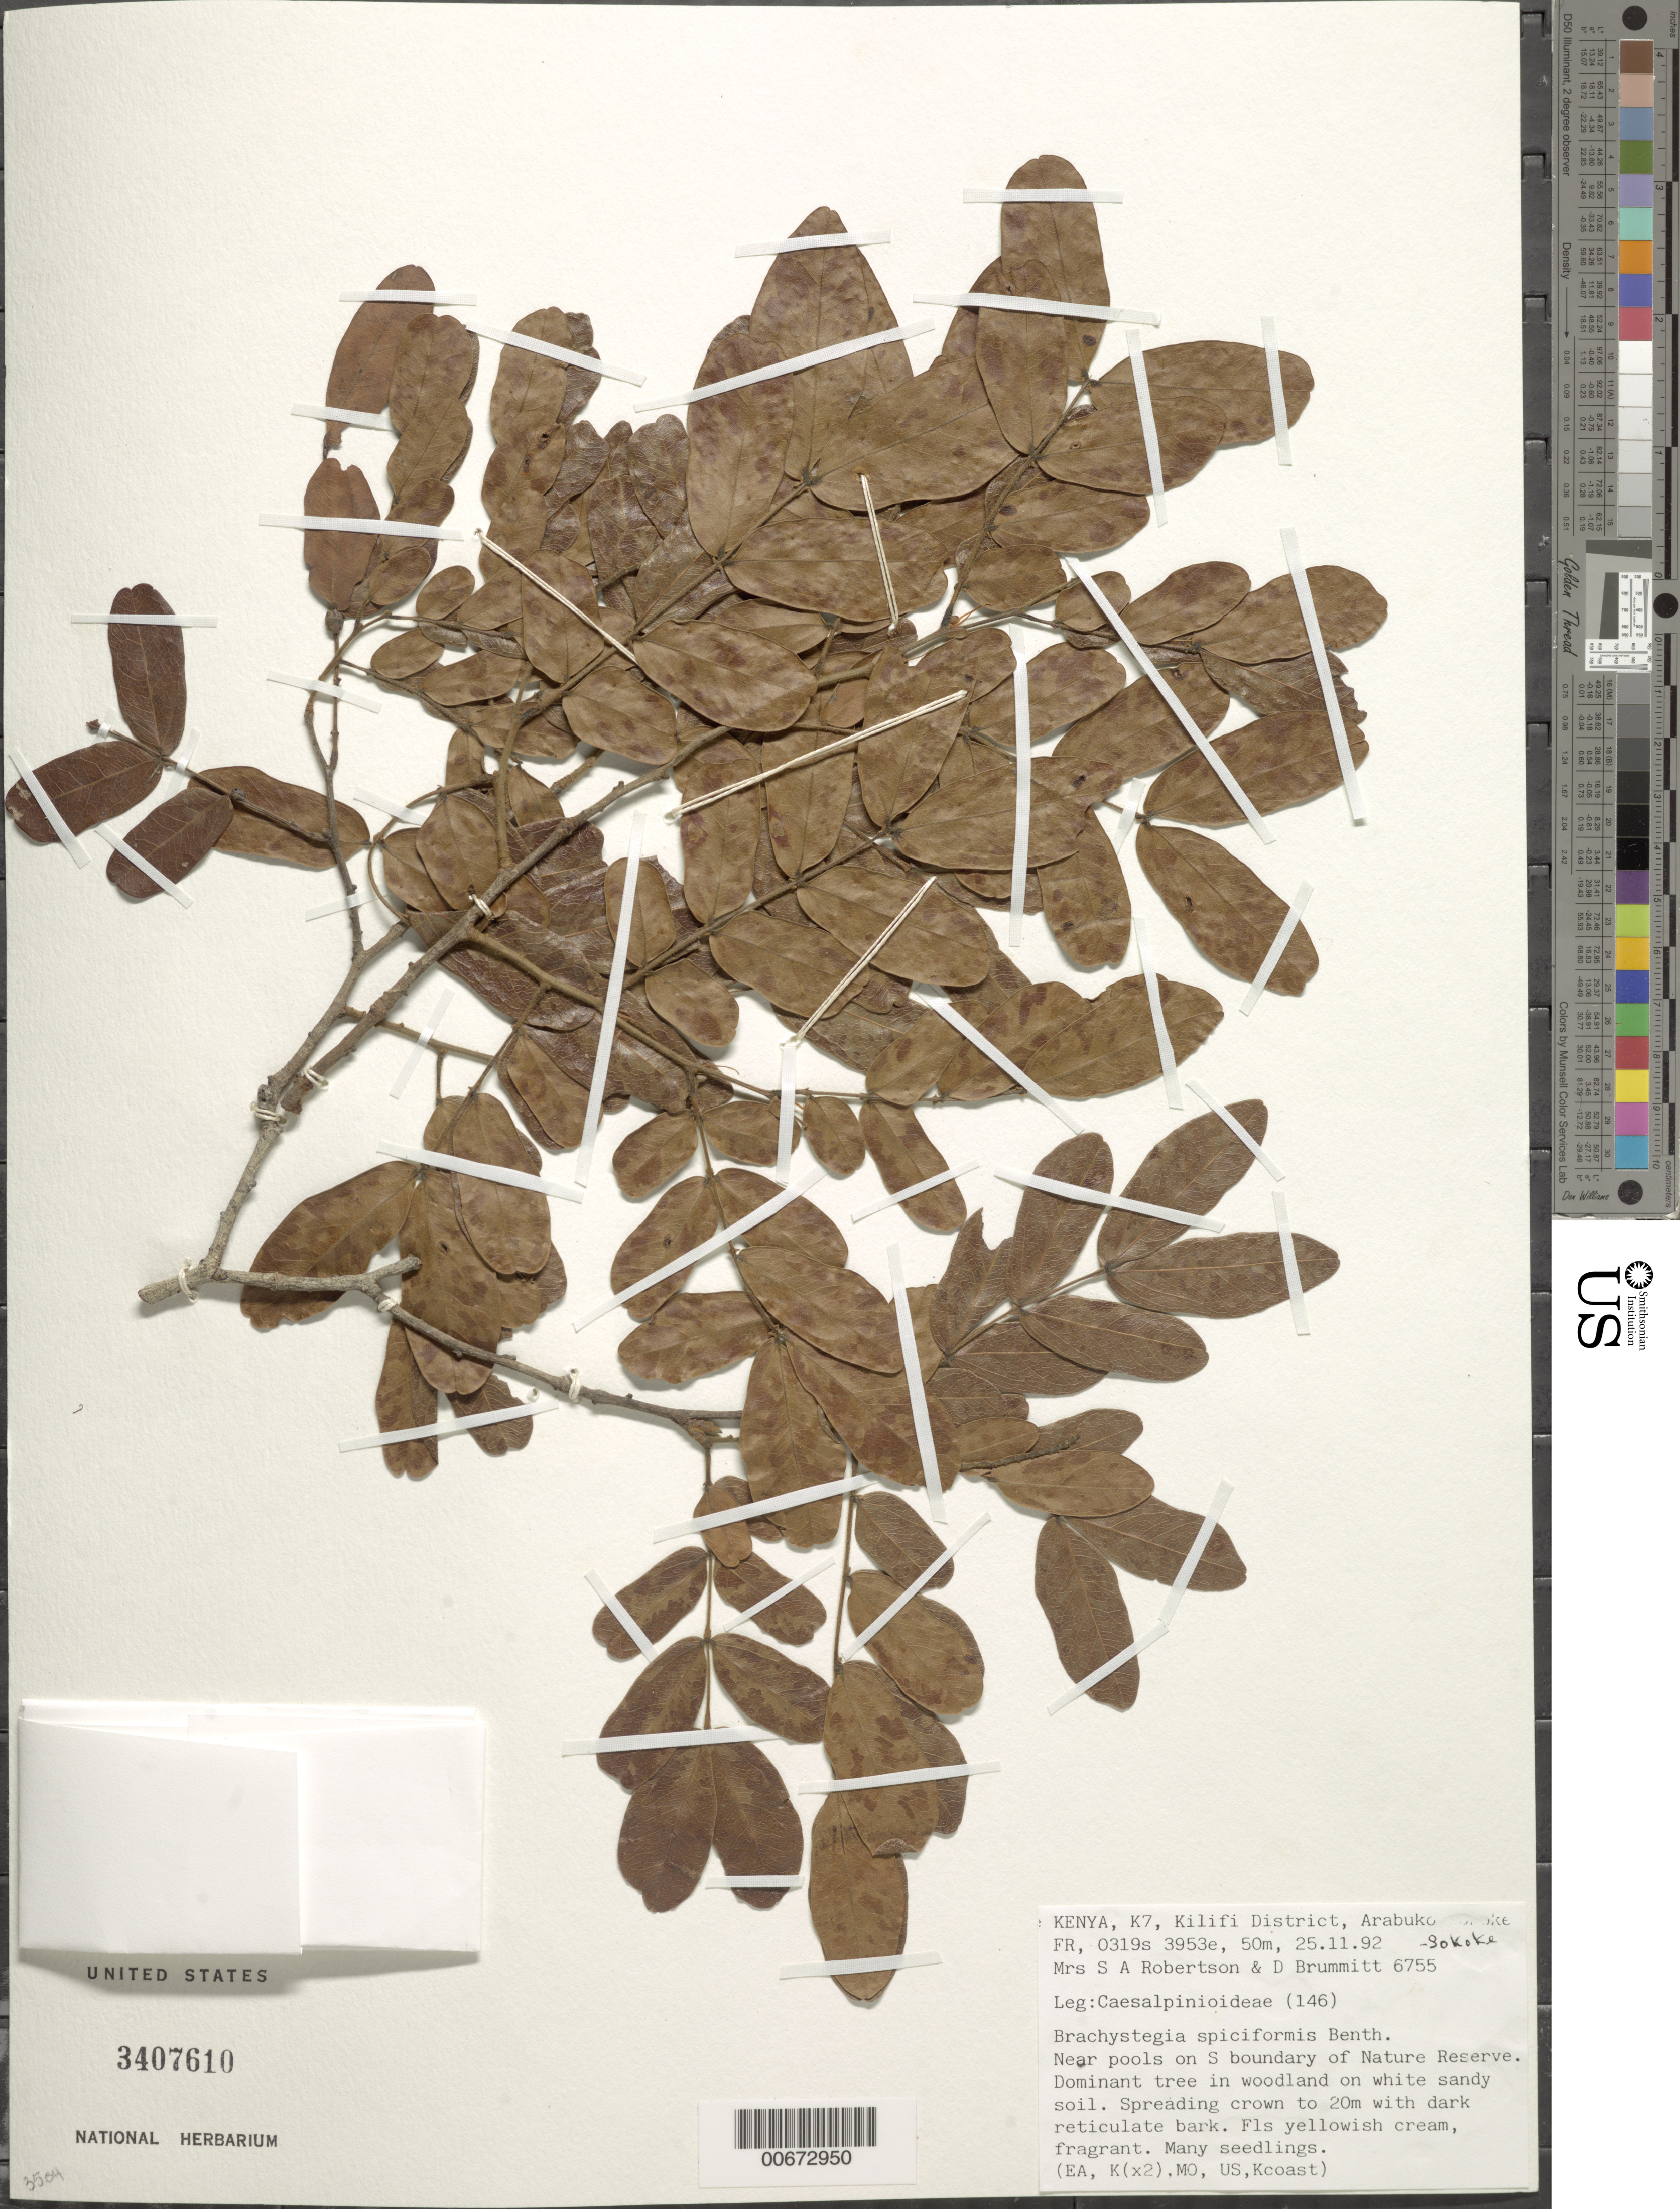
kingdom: Plantae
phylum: Tracheophyta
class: Magnoliopsida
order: Fabales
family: Fabaceae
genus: Brachystegia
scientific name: Brachystegia spiciformis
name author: Benth.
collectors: Mrs. S. A. Robertson & R. K. Brummitt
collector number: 6755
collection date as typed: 25 Nov 1992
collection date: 1992-11-25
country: Kenya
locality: K7, Kilifi District, Arabuko Sokoke FR.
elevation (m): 50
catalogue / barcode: US 3407610